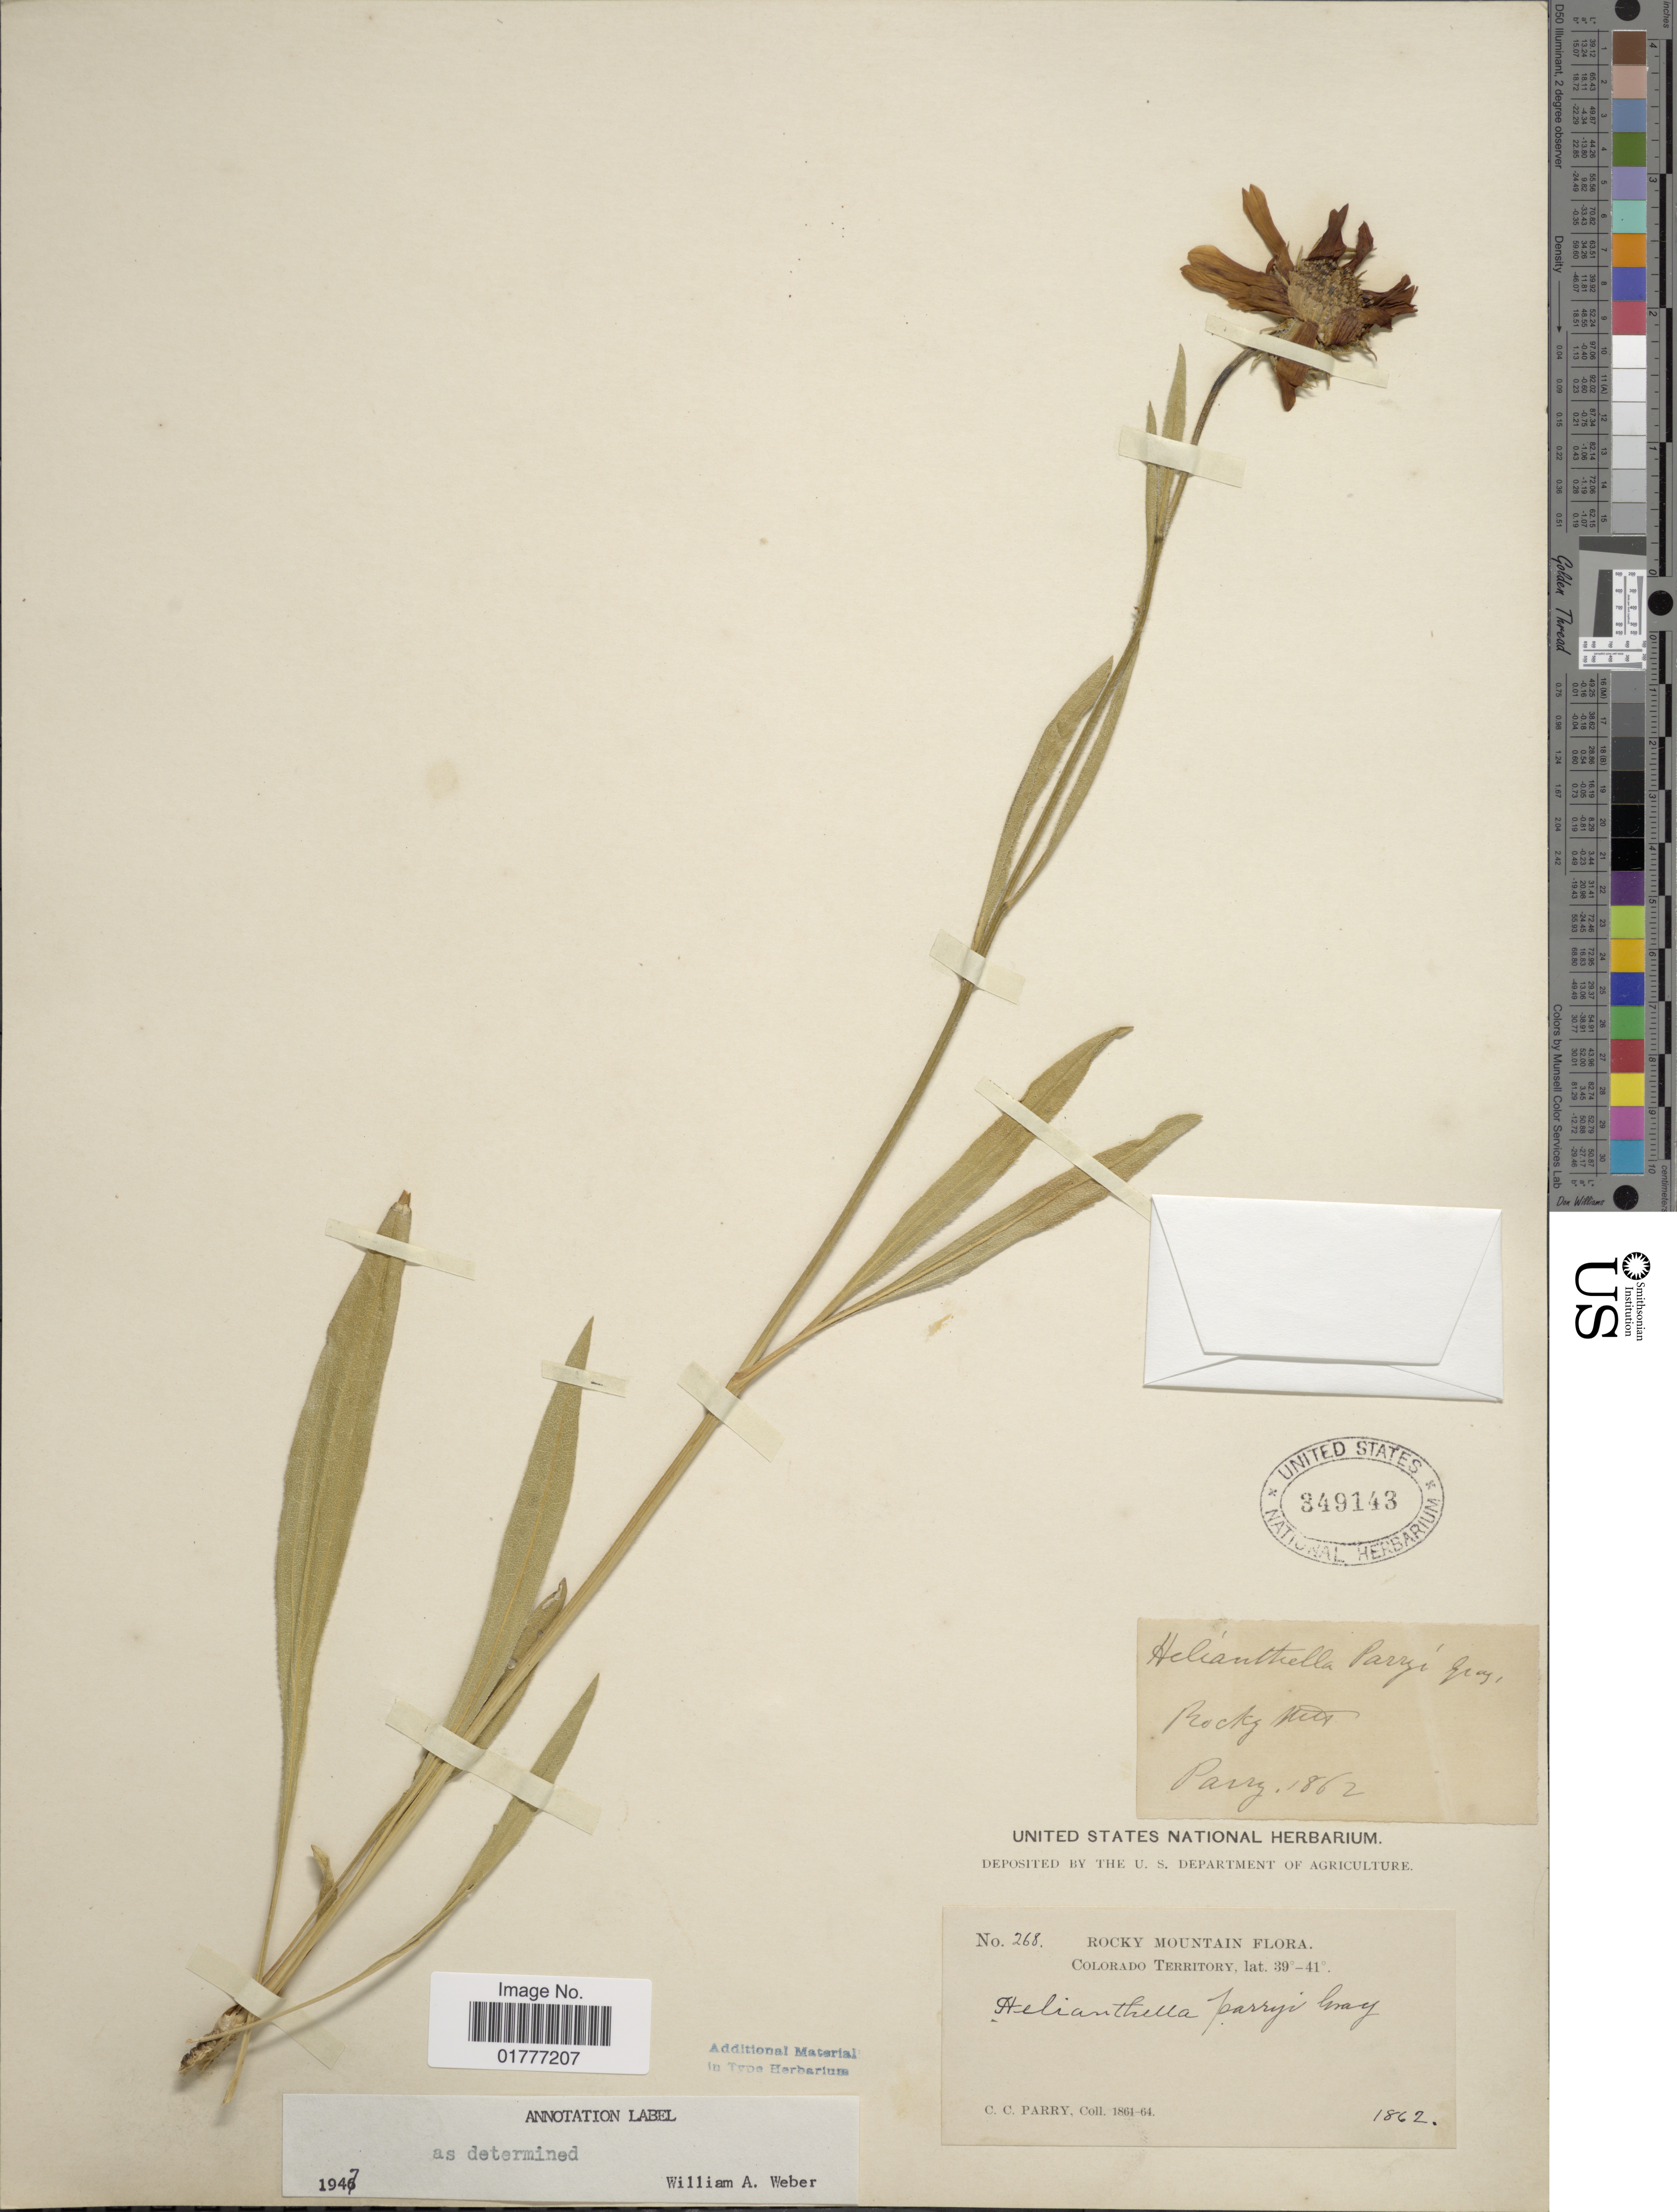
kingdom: Plantae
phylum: Tracheophyta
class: Magnoliopsida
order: Asterales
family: Asteraceae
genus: Helianthella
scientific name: Helianthella parryi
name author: A. Gray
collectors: C. C. Parry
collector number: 268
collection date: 1862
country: United States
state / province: Colorado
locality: Rocky Mountain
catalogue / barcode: US 349143